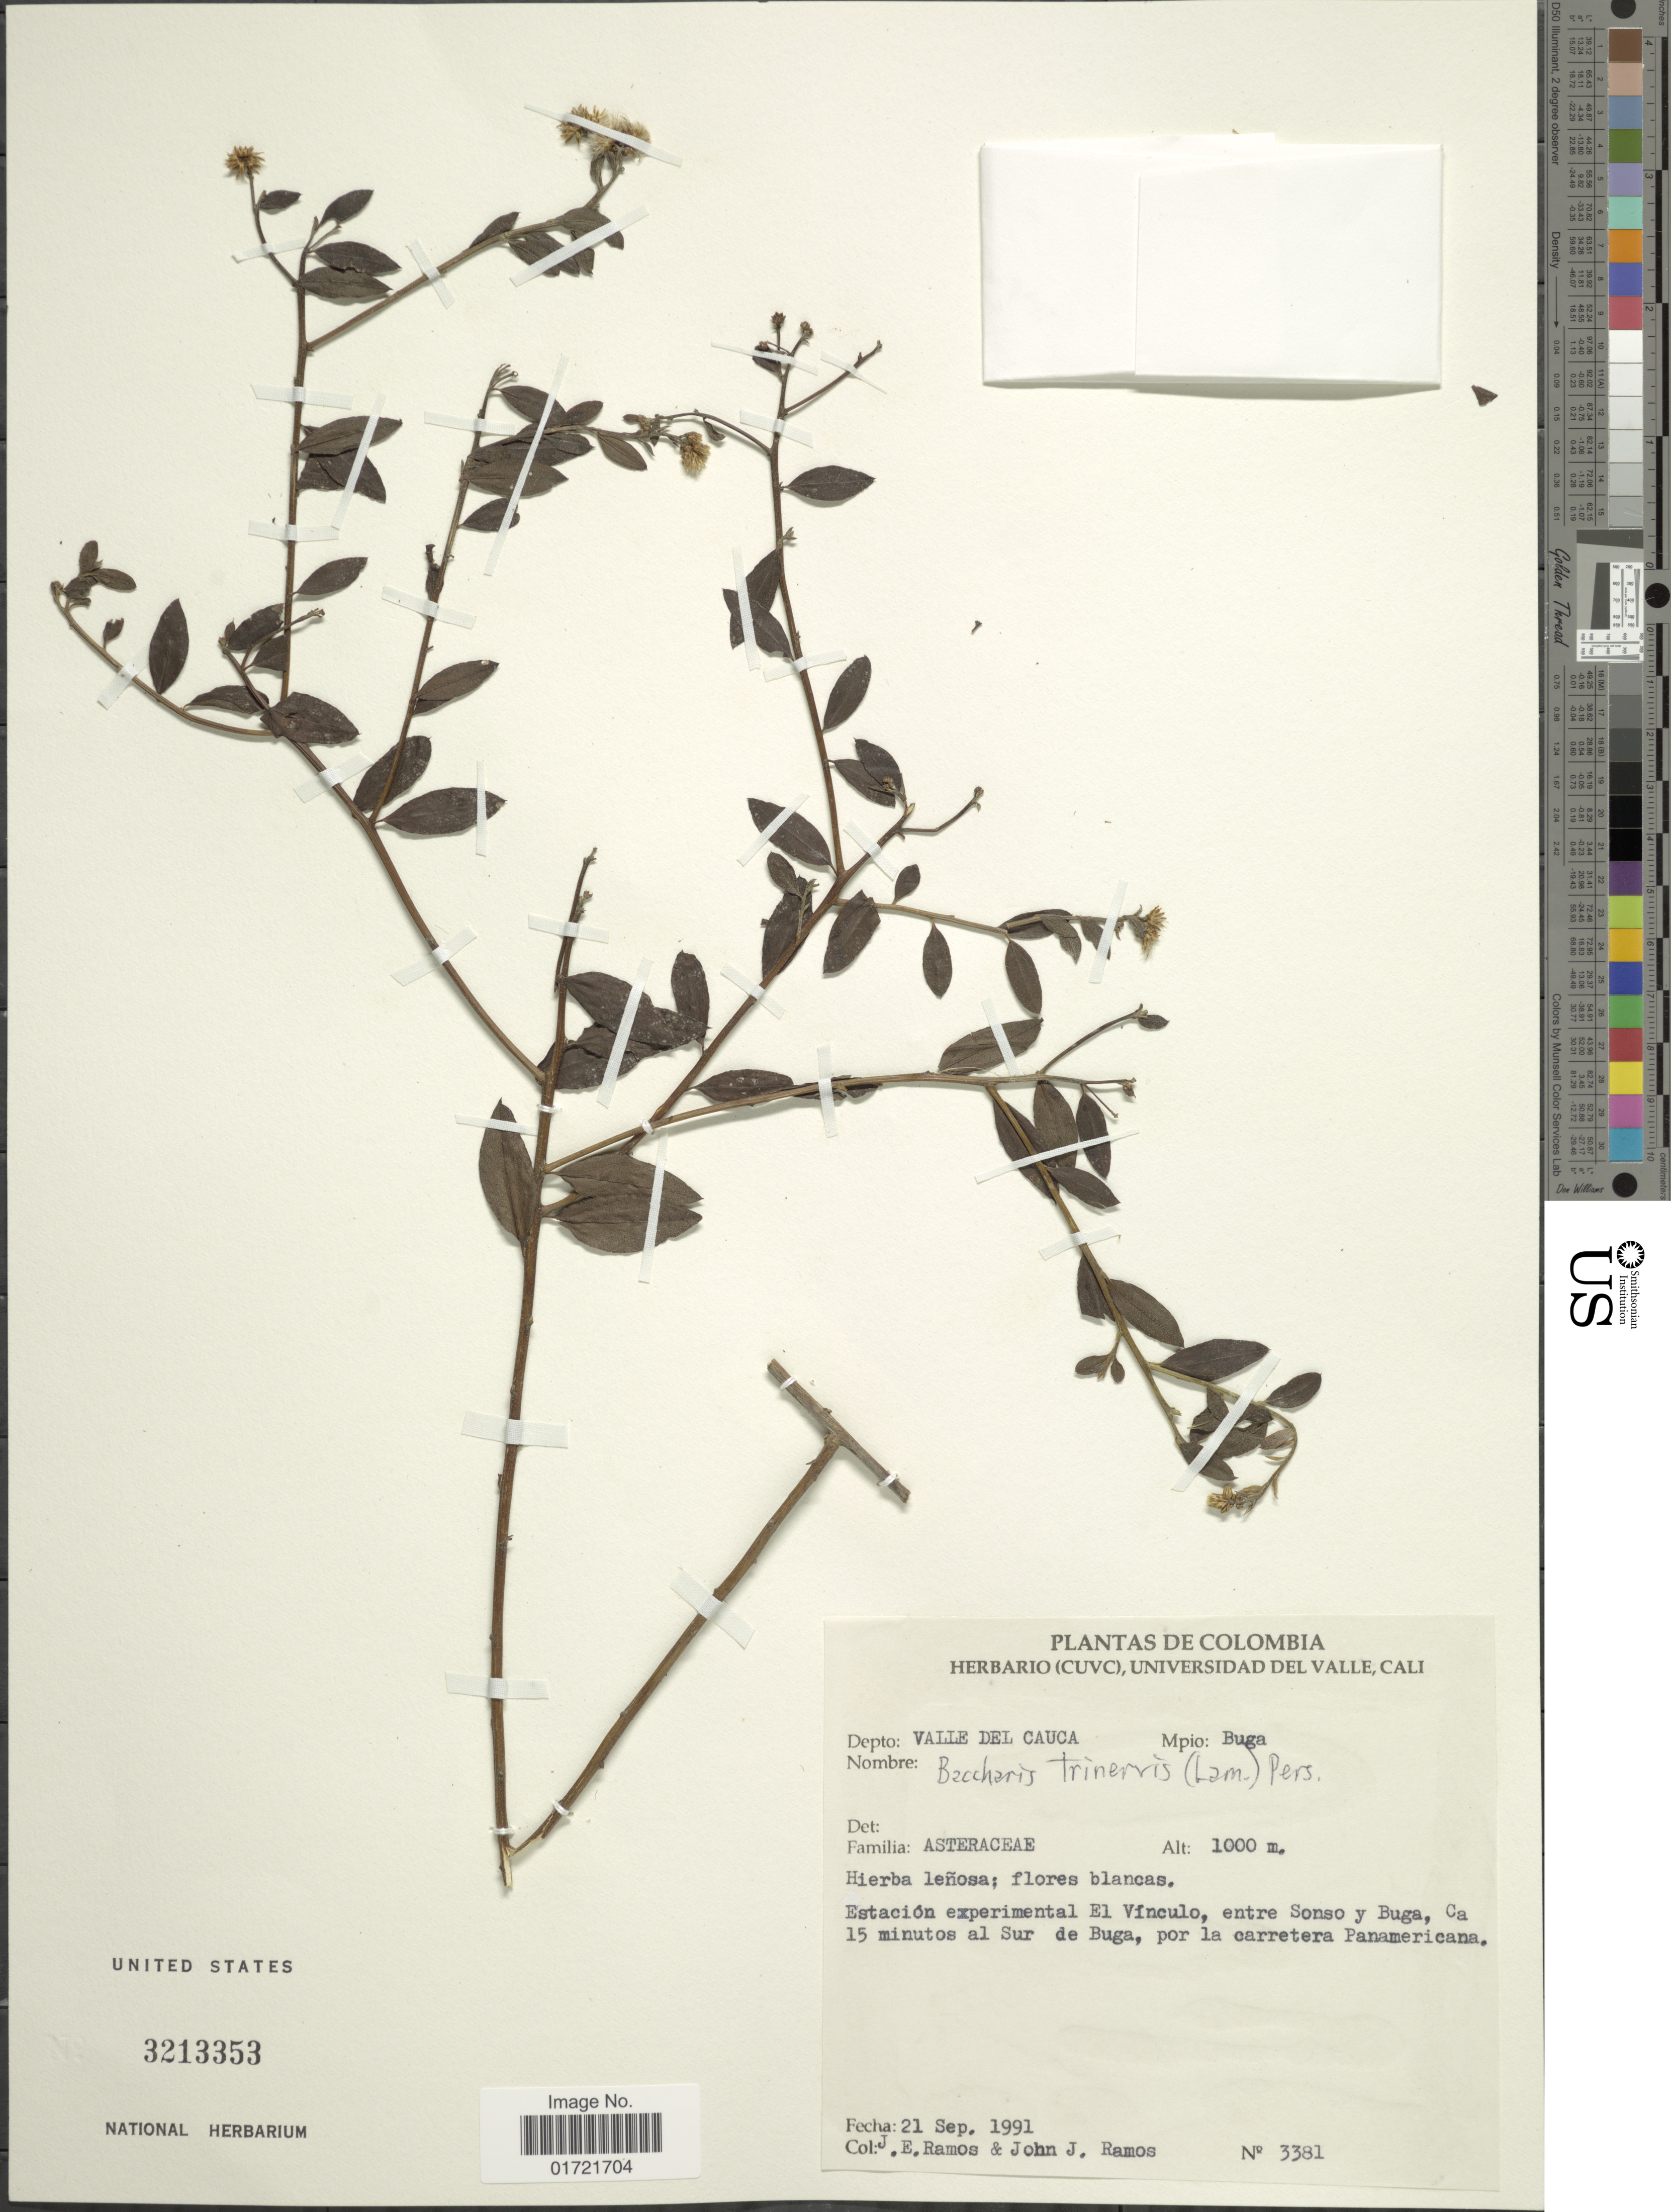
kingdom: Plantae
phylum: Tracheophyta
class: Magnoliopsida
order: Asterales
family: Asteraceae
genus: Baccharis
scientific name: Baccharis trinervis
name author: (Lam.) Pers.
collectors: J. E. Ramos & J. J. Ramos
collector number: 3381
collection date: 1991-09-21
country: Colombia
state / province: Valle del Cauca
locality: Depto.: Valle Del Cauca, Mpio: Buga, Estacion experimental El Vinculo, entre Sonso y Buga, 15 minutos al Sur de Buga, por la carretera Panamericana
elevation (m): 1000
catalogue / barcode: US 3213353